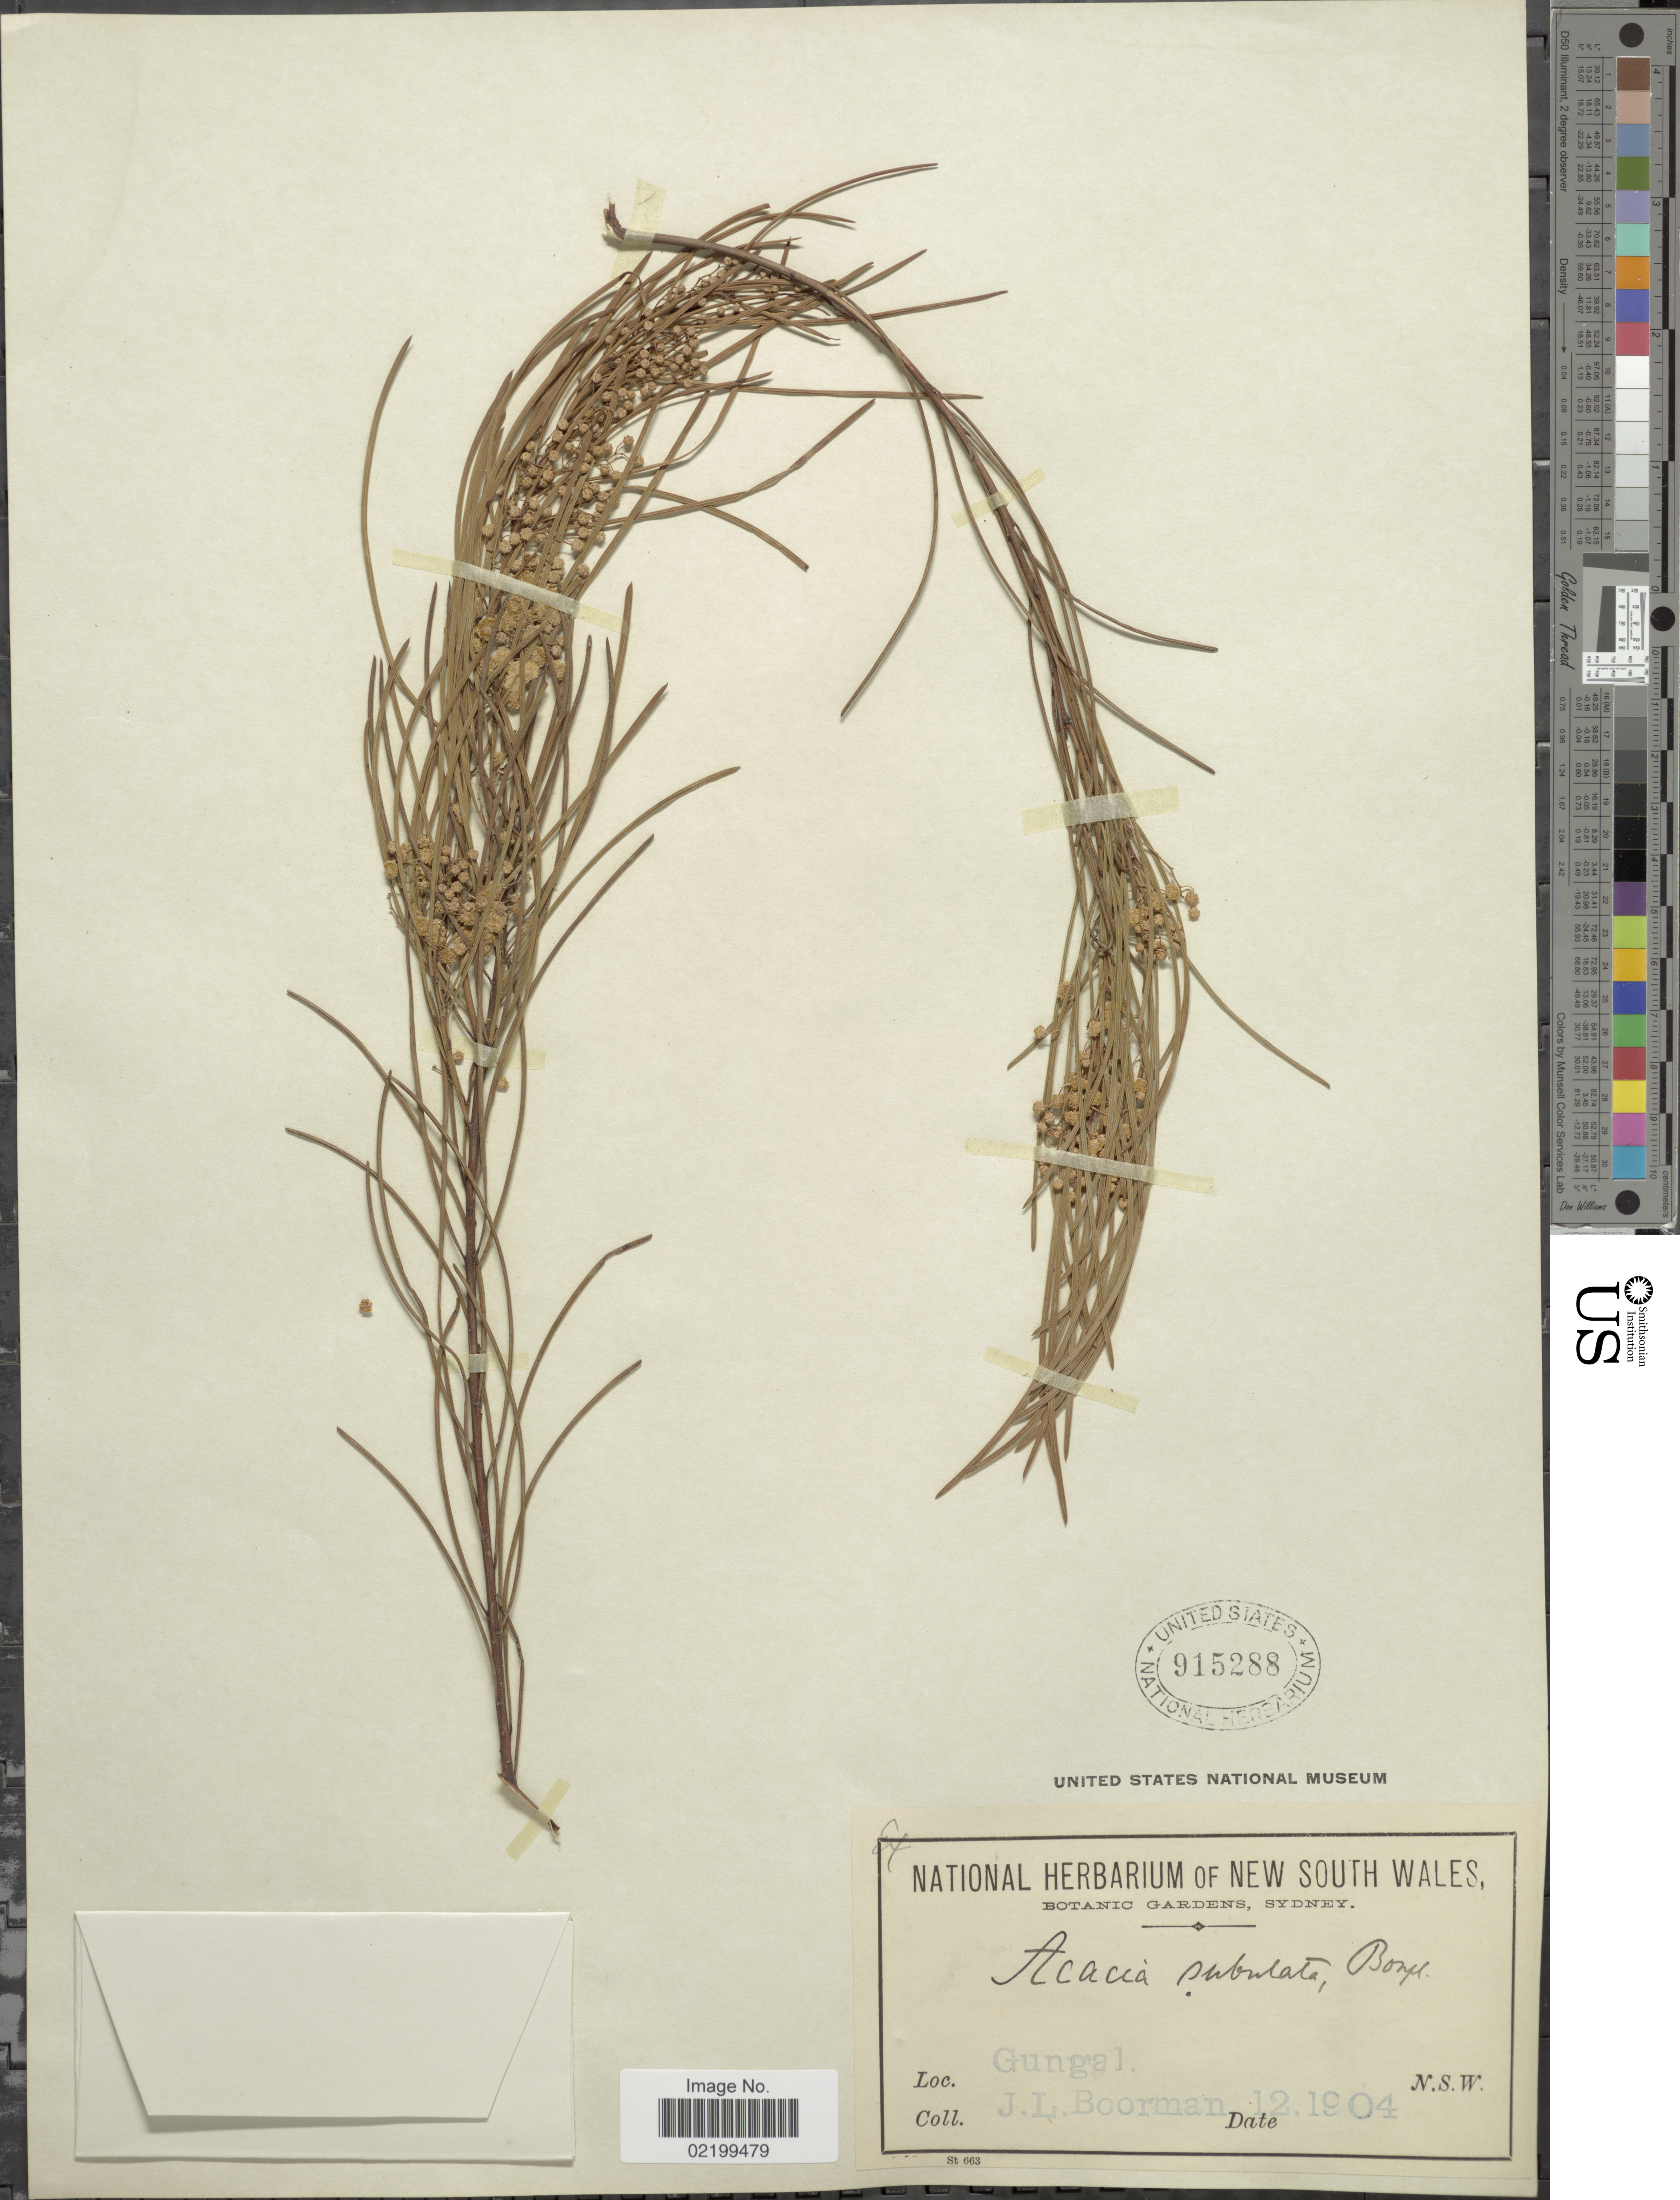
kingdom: Plantae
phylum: Tracheophyta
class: Magnoliopsida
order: Fabales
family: Fabaceae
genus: Acacia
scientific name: Acacia subulata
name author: Bonpl.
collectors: J. Boorman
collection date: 1904-12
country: Australia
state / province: New South Wales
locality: Gungal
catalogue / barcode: US 915288